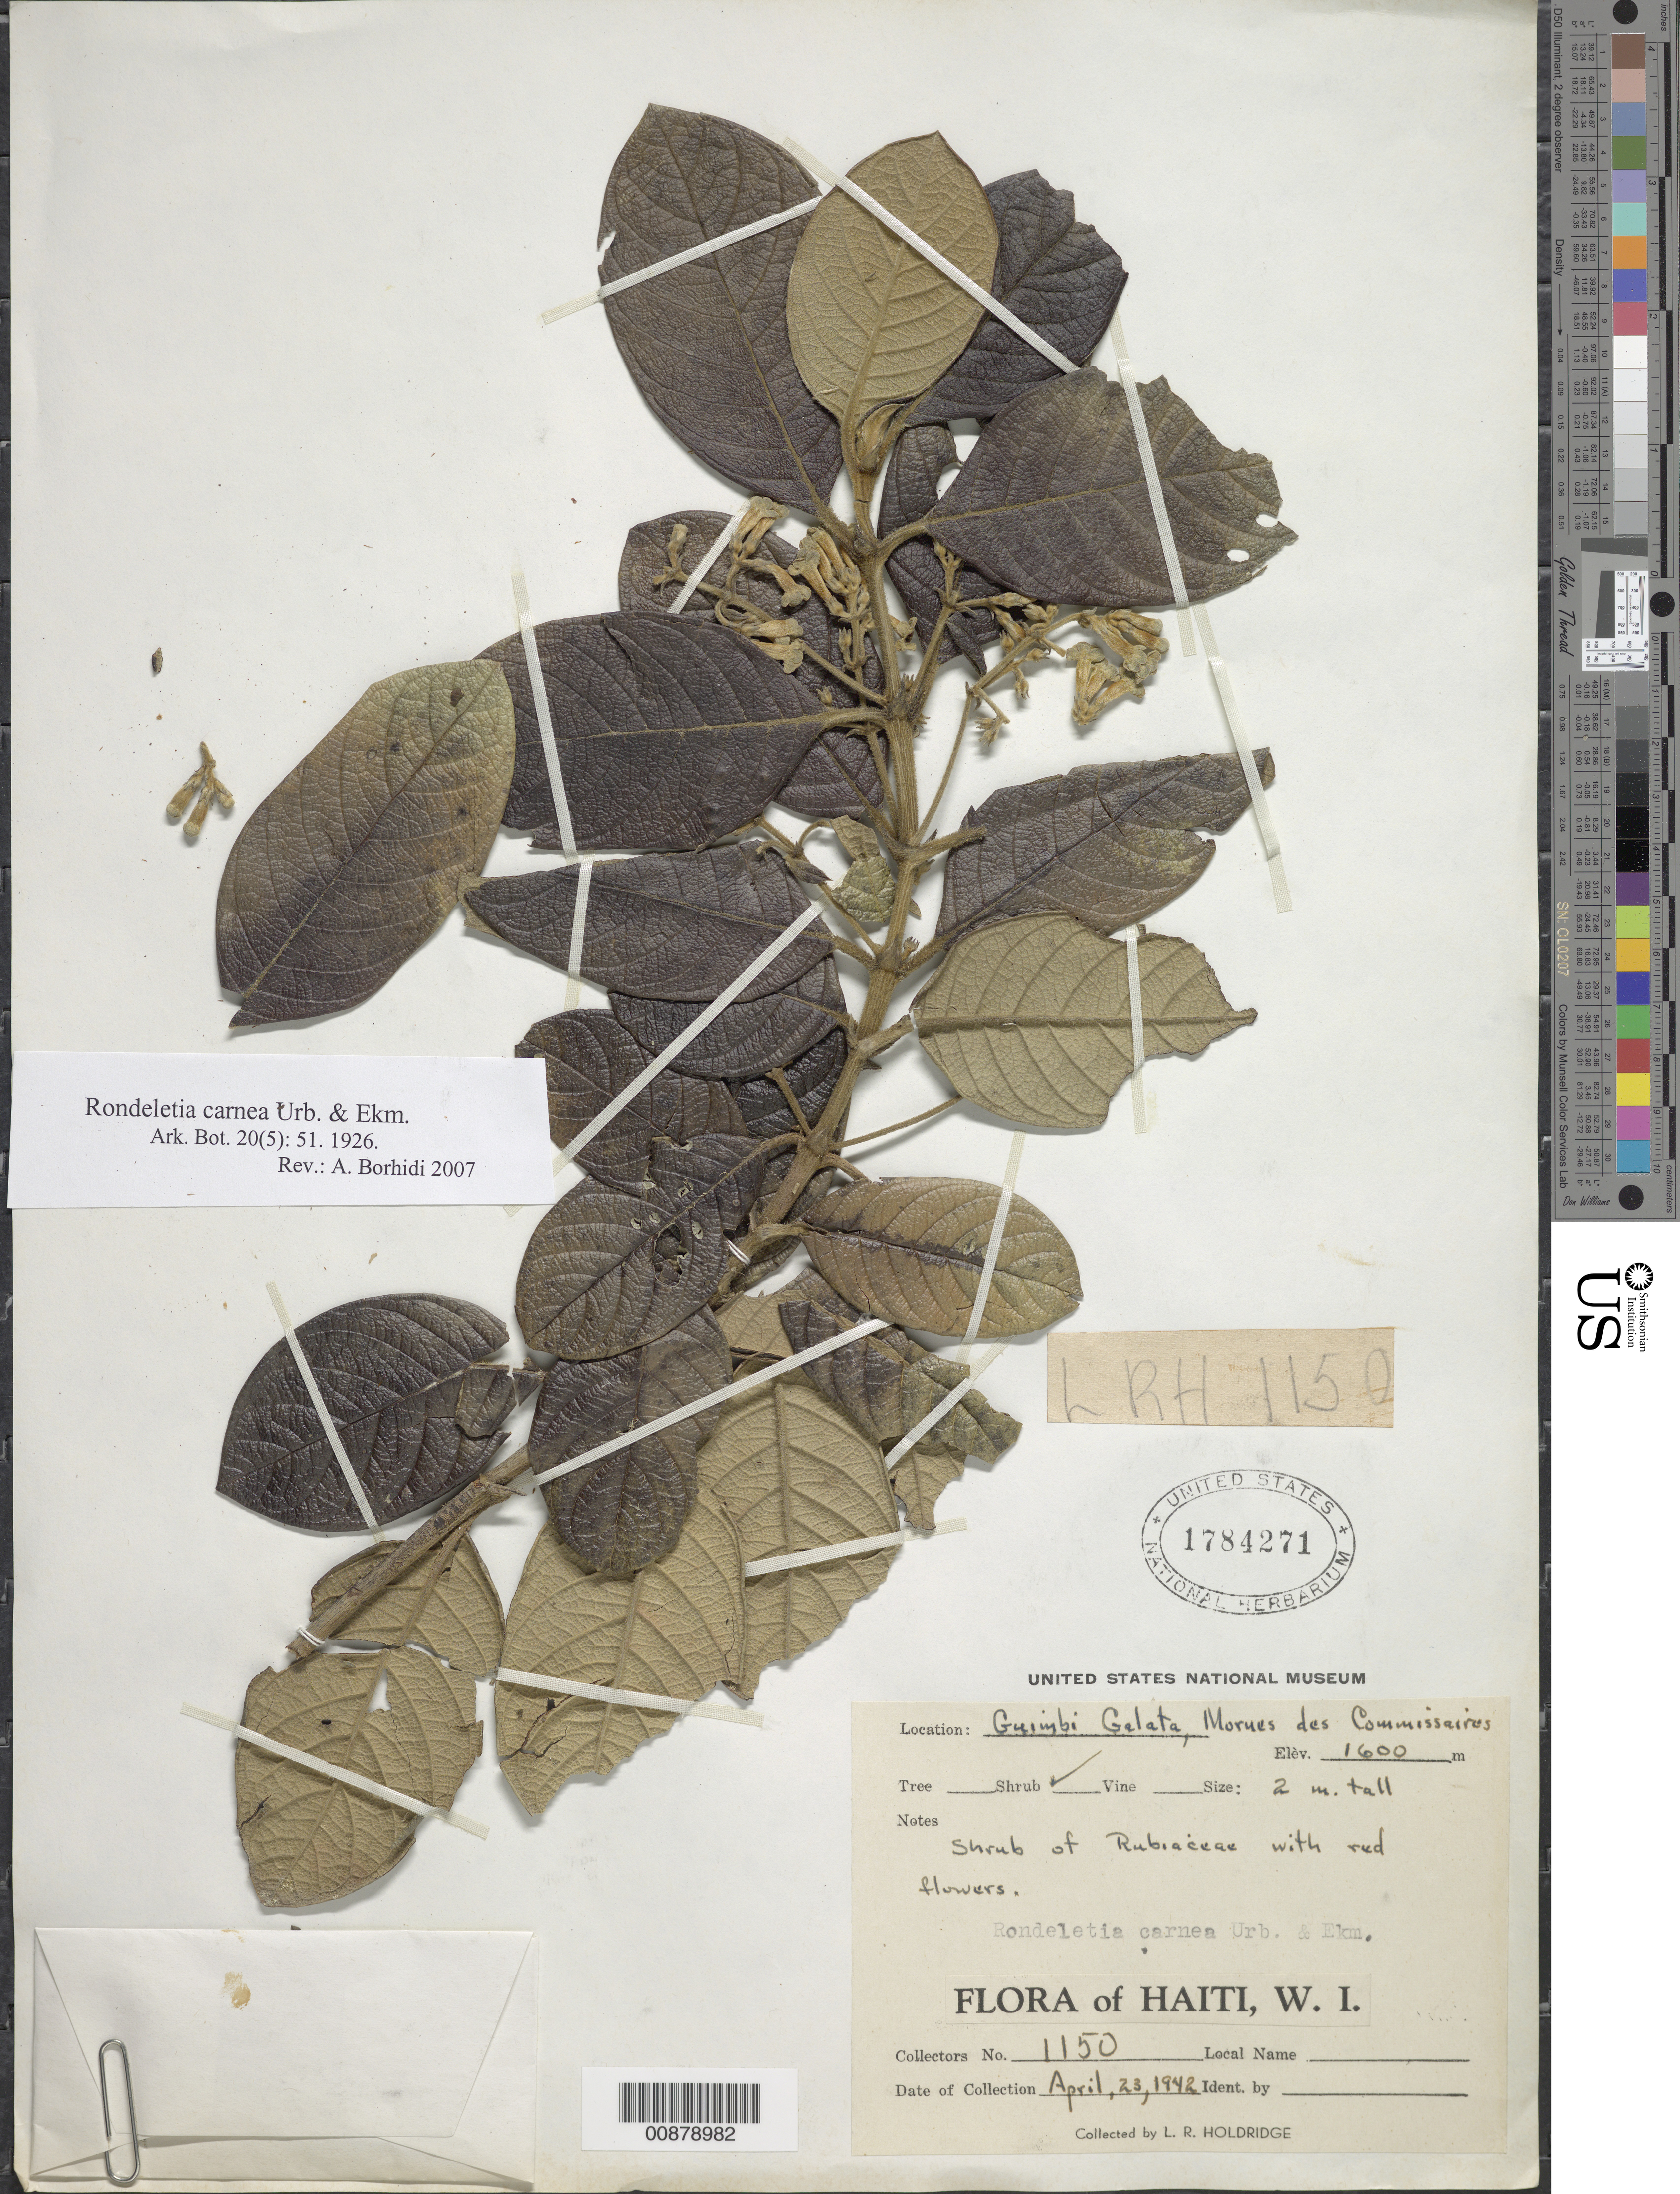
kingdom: Plantae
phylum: Tracheophyta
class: Magnoliopsida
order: Gentianales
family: Rubiaceae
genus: Rondeletia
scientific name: Rondeletia carnea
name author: Urb. & Ekman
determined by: Borhidi, Attila L.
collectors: L. Holdridge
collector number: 1150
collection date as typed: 23 Apr 1942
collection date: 1942-04-23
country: Haiti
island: Hispaniola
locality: Guimbi Gelata, Mornes des Commissaires.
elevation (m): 1600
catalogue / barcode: US 1784271